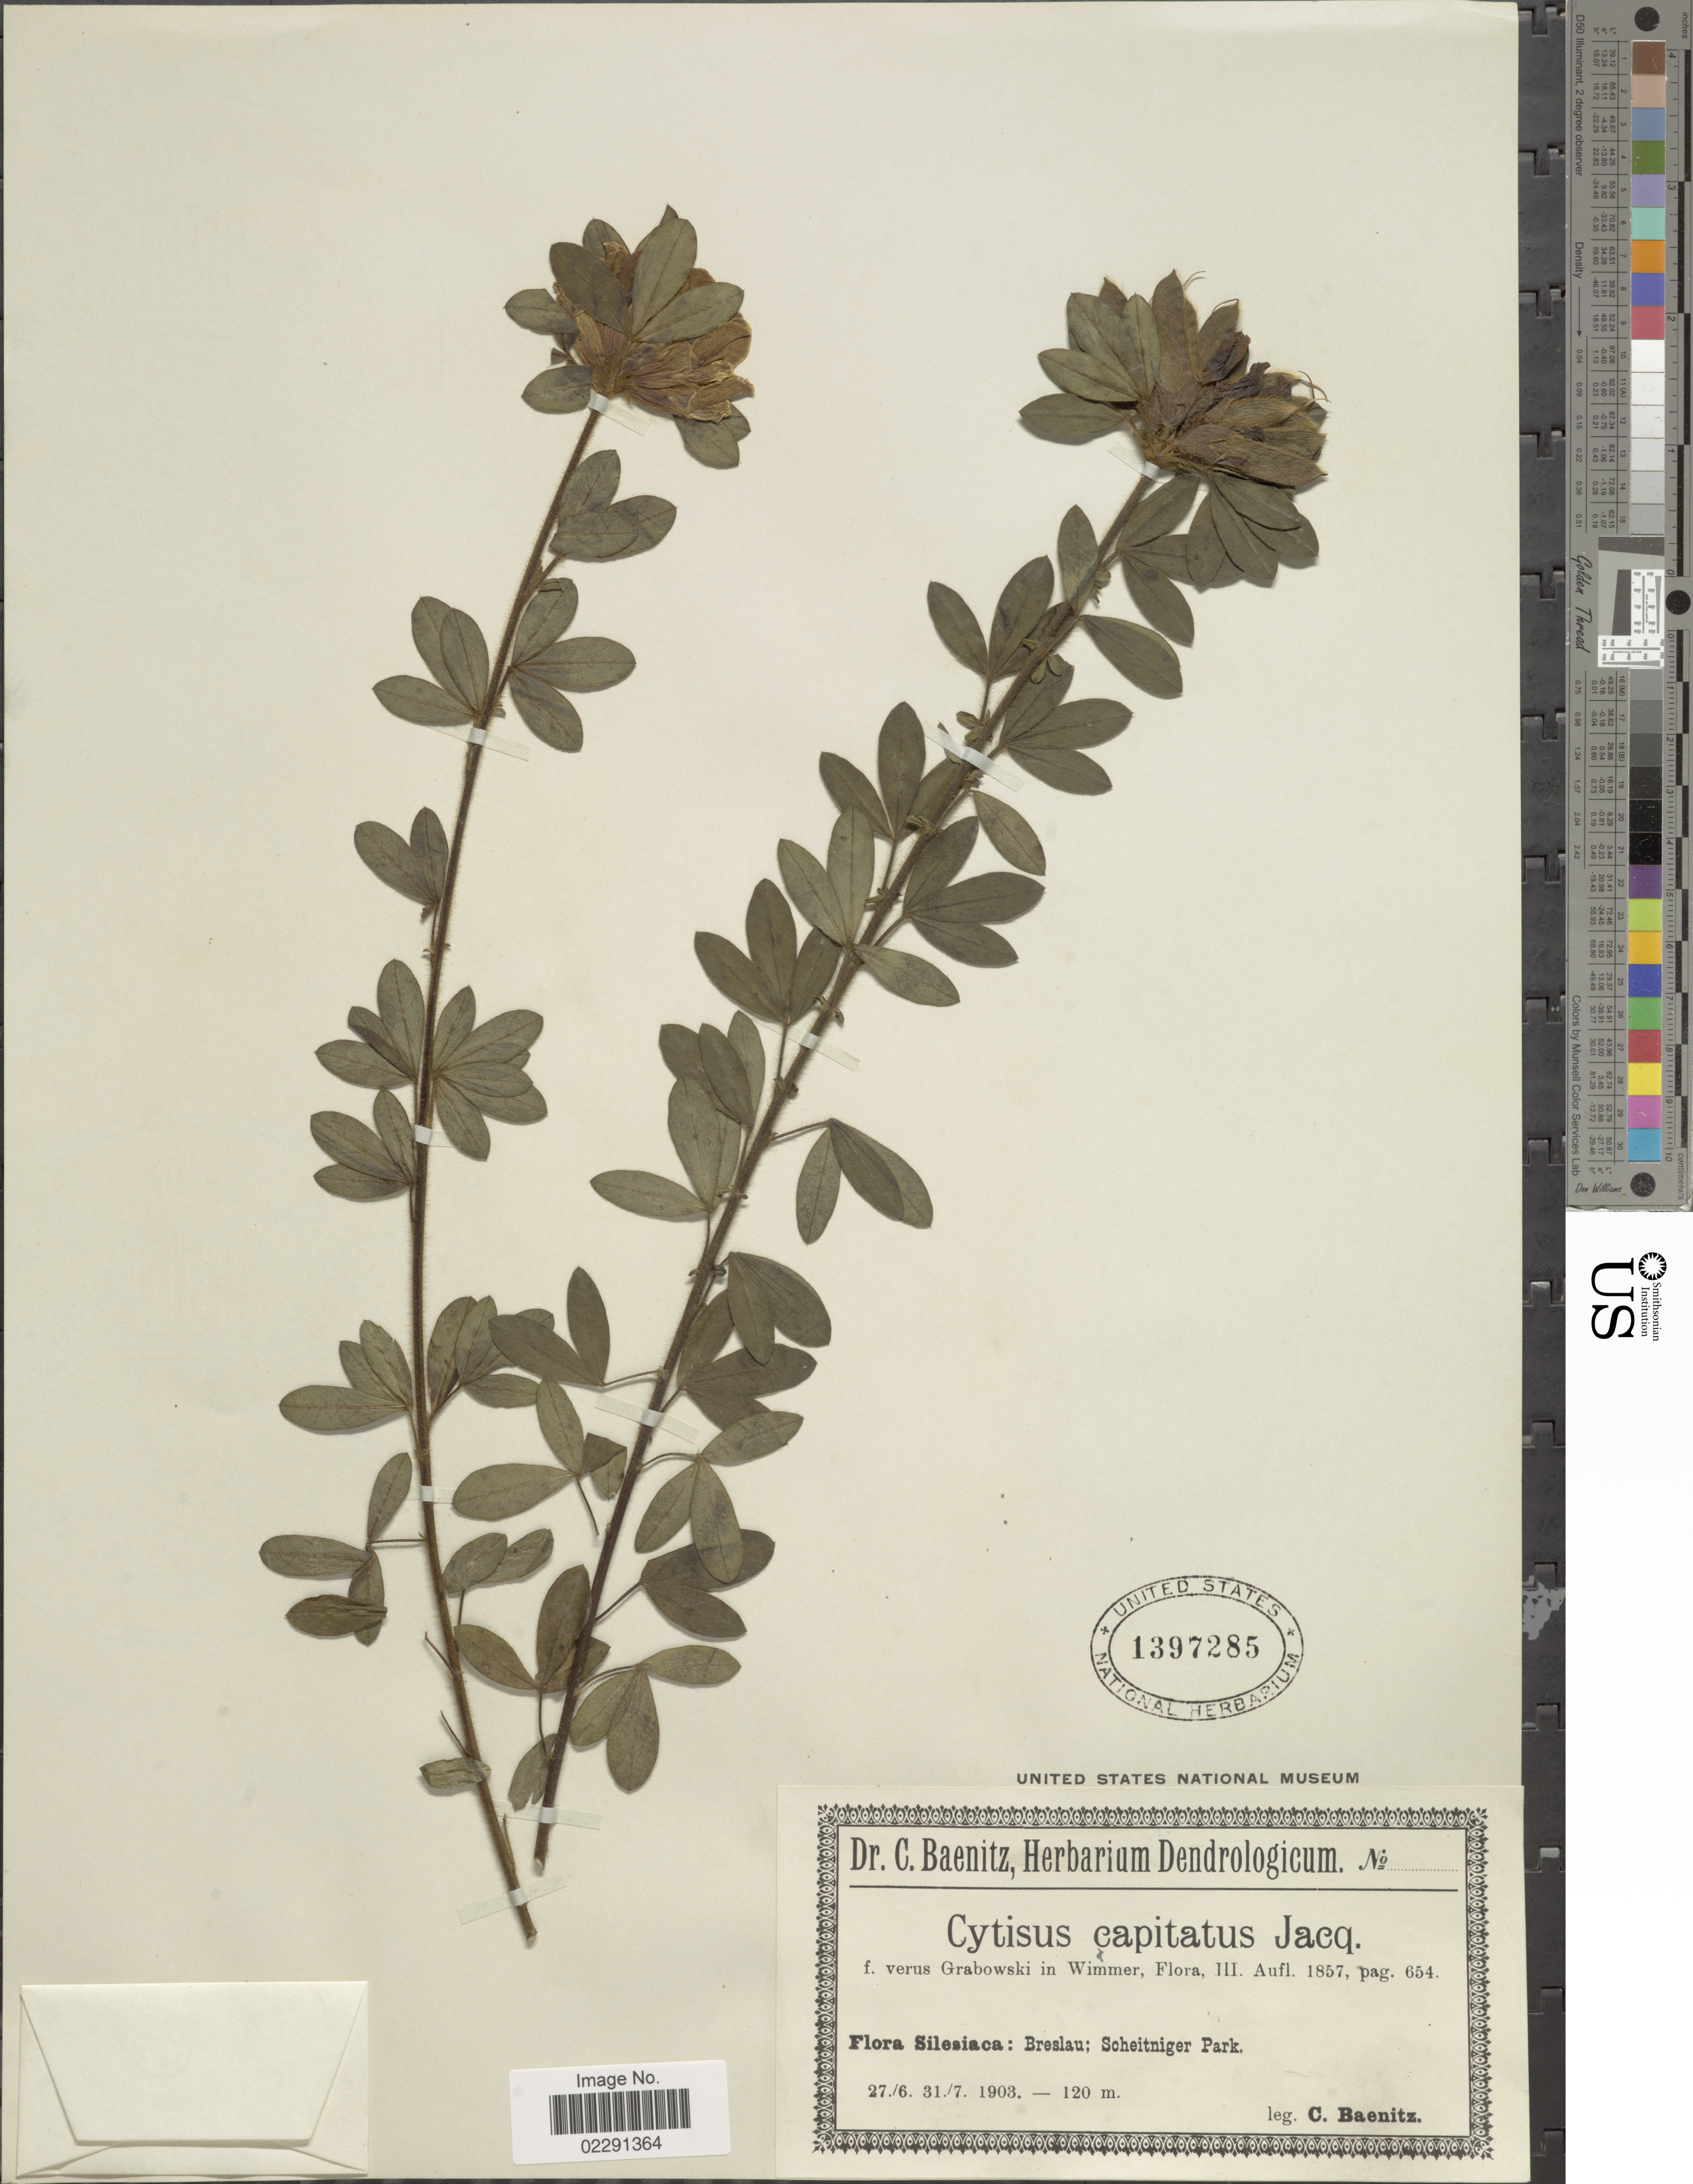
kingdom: Plantae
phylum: Tracheophyta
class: Magnoliopsida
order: Fabales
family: Fabaceae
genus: Cytisus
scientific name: Cytisus hirsutus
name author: L.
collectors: C. G. Baenitz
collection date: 1903-07-31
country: Czechia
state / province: Moravian-Silesian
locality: Silesiaca: Breslau; Scheitniger Park.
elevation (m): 120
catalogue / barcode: US 1397285